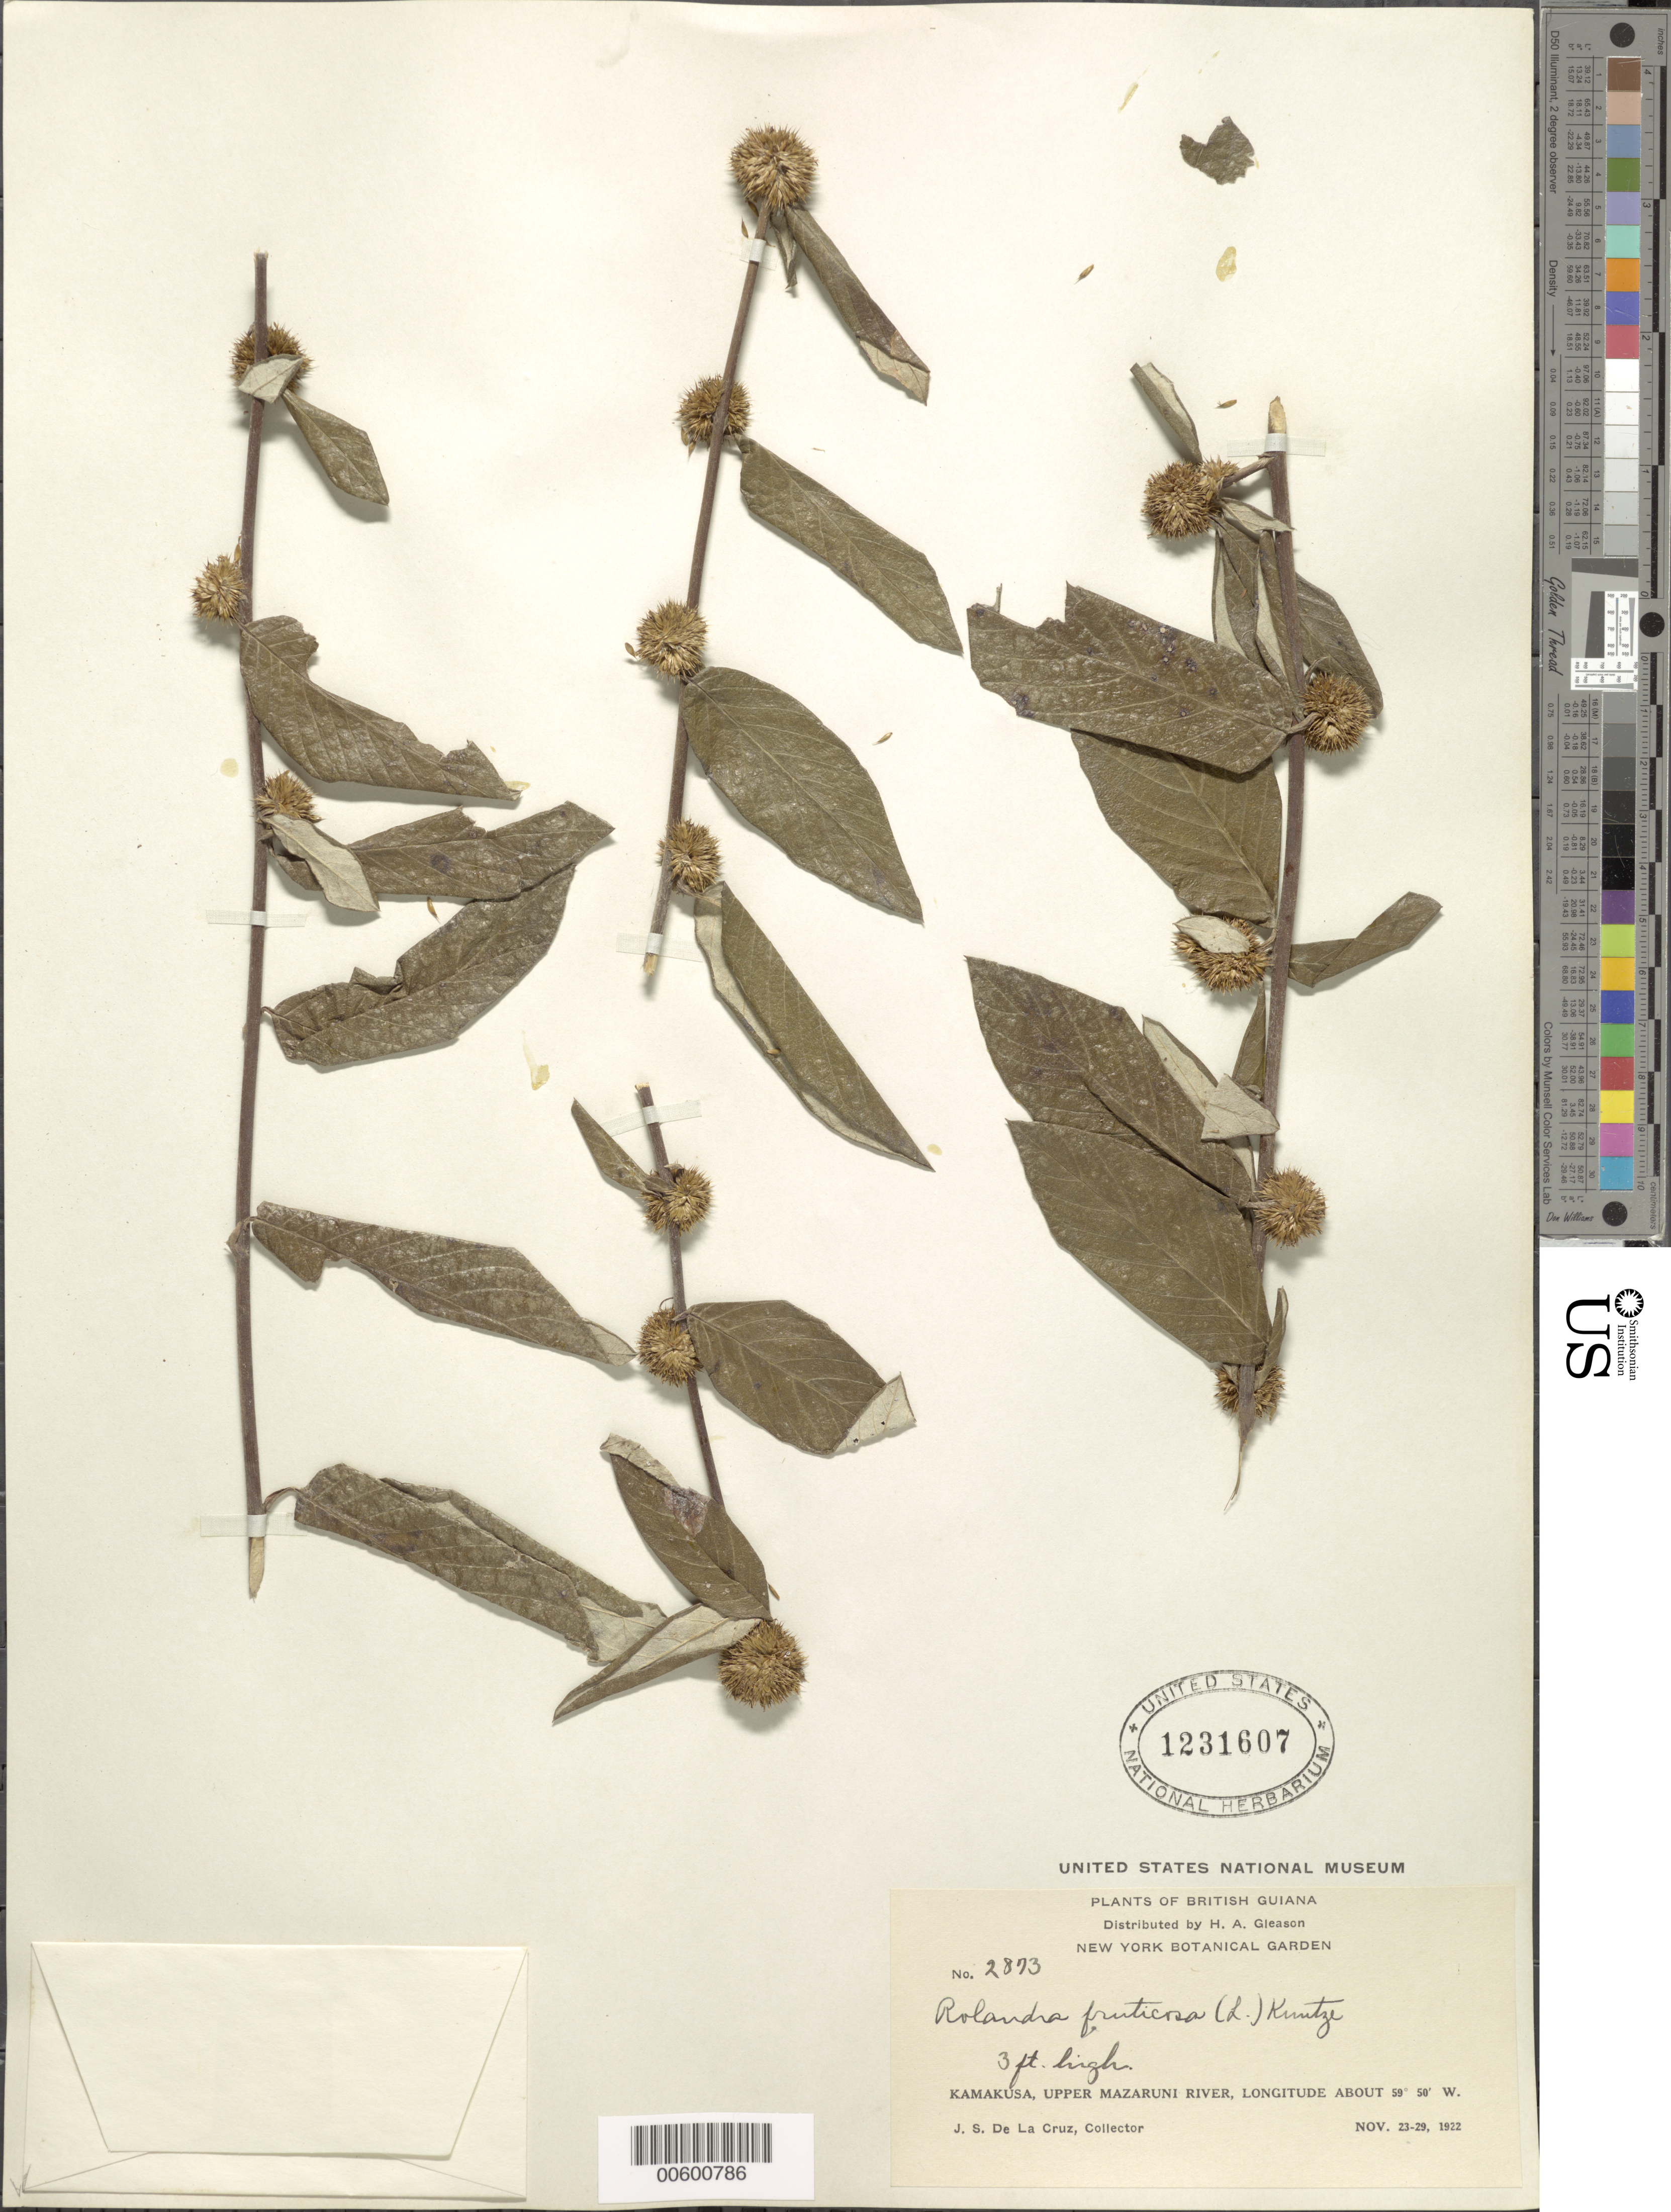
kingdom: Plantae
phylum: Tracheophyta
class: Magnoliopsida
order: Asterales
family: Asteraceae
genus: Rolandra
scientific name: Rolandra fruticosa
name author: (L.) Kuntze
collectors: J. S. de la Cruz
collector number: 2873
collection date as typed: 23-Nov-22 to 29-Nov-22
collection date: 1922-11-23/1922-11-29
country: Guyana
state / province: Cuyuni-Mazaruni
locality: Kamakusa, Upper Mazaruni R.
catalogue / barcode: US 1231607